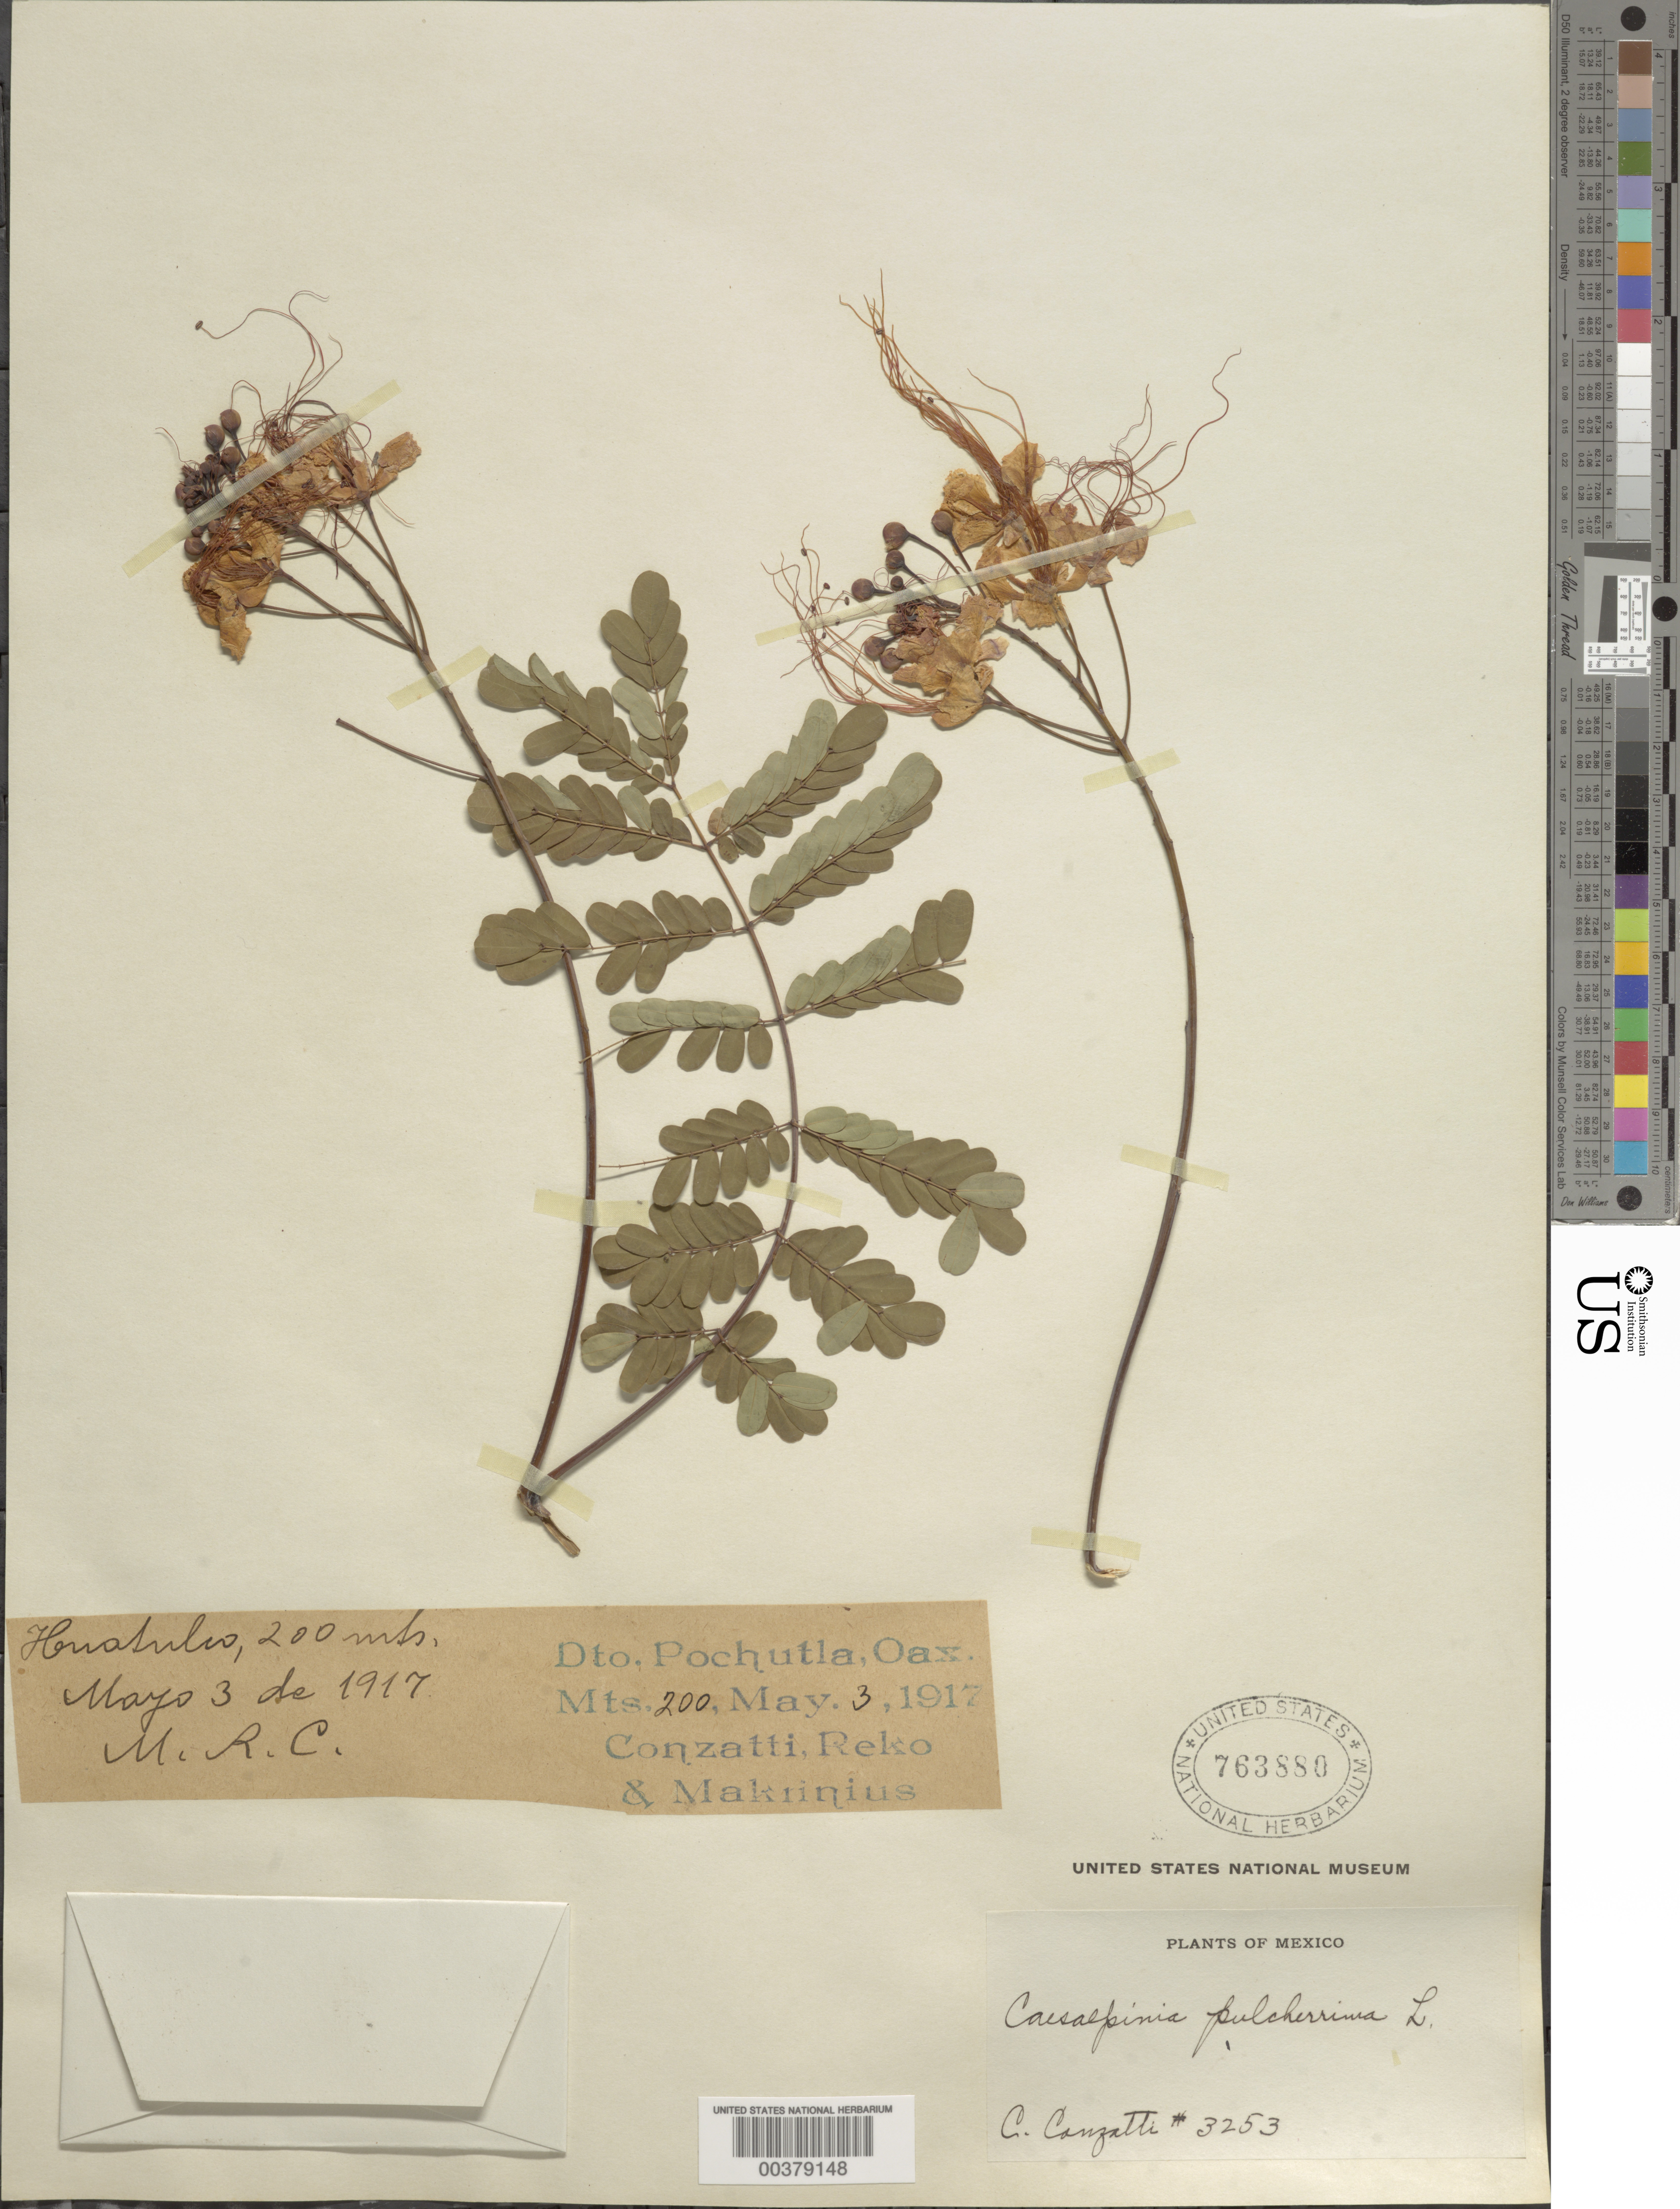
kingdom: Plantae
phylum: Tracheophyta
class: Magnoliopsida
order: Fabales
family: Fabaceae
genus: Caesalpinia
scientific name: Caesalpinia pulcherrima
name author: (L.) Sw.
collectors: C. Conzatti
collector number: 3253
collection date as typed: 03 May 1917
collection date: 1917-05-03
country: Mexico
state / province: Oaxaca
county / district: San Pedro Pochutla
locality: Pochutla mun (?), honatulu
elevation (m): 200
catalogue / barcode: US 763880